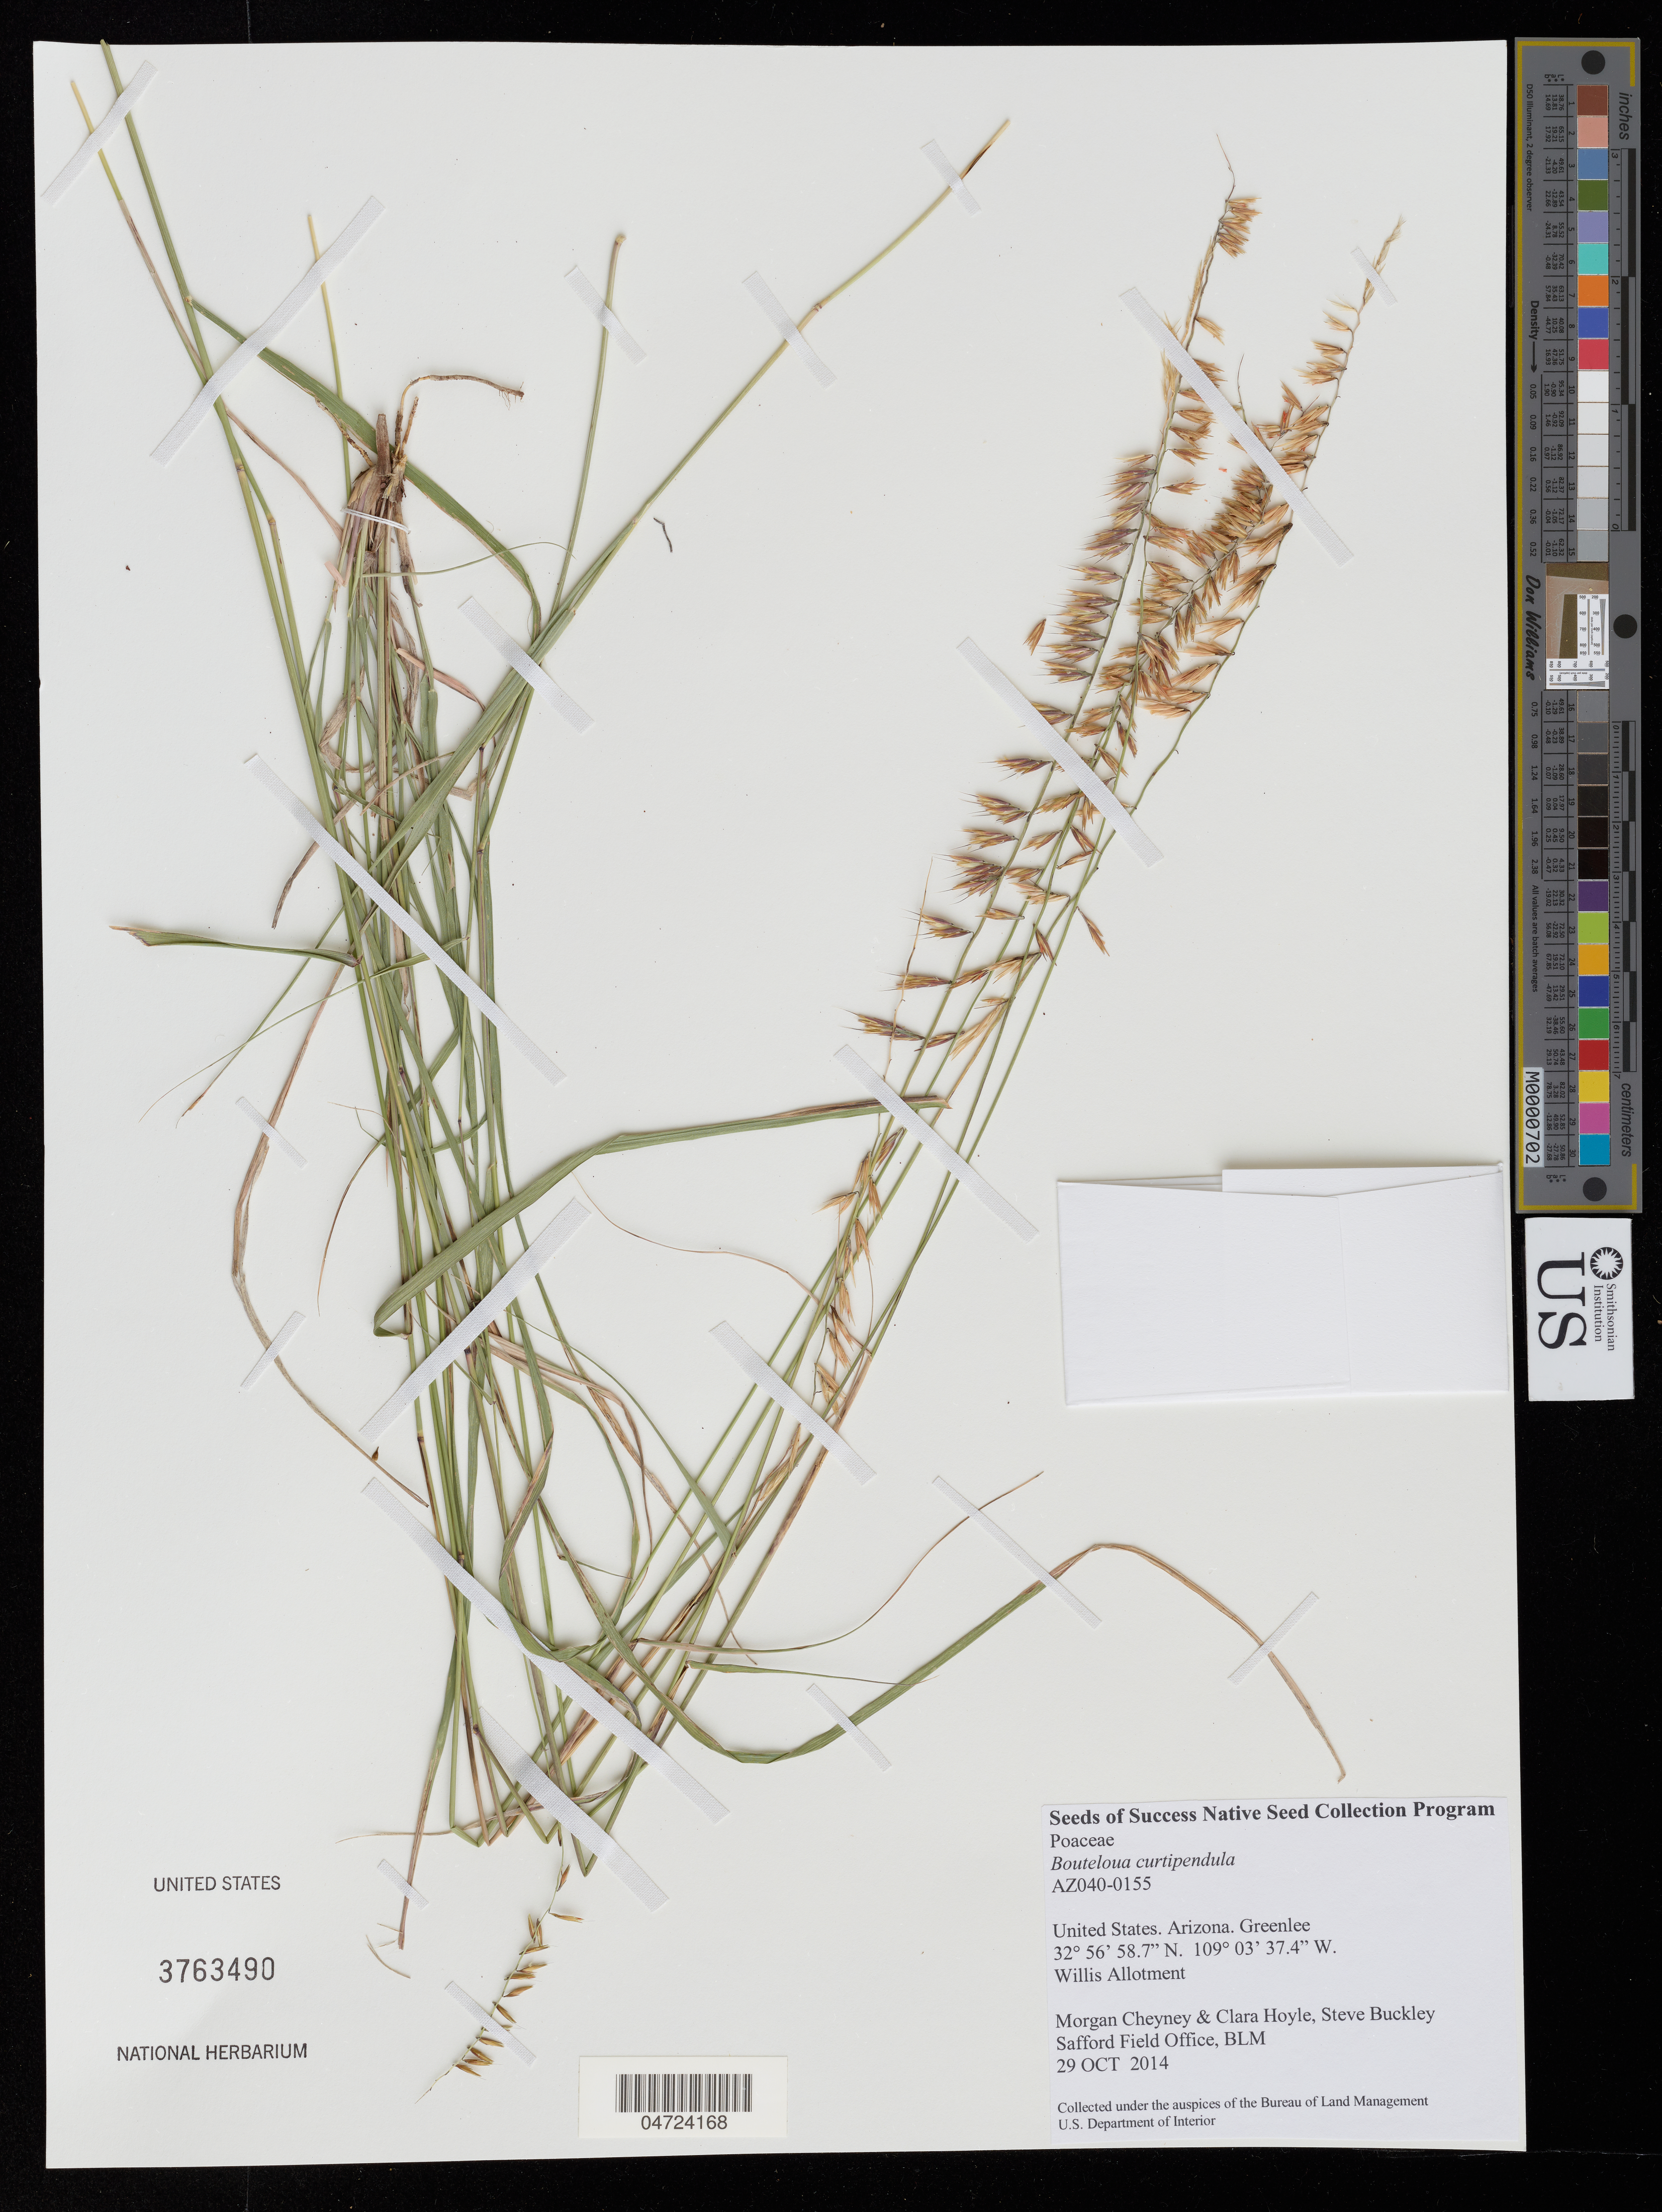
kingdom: Plantae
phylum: Tracheophyta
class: Liliopsida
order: Poales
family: Poaceae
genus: Bouteloua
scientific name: Bouteloua curtipendula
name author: (Michx.) Torr.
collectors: M. Cheyney, C. Hoyle & S. Buckley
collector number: AZ040-0155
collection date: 2014-10-29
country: United States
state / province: Arizona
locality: Greenlee. Willis Allotment.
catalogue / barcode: US 3763490